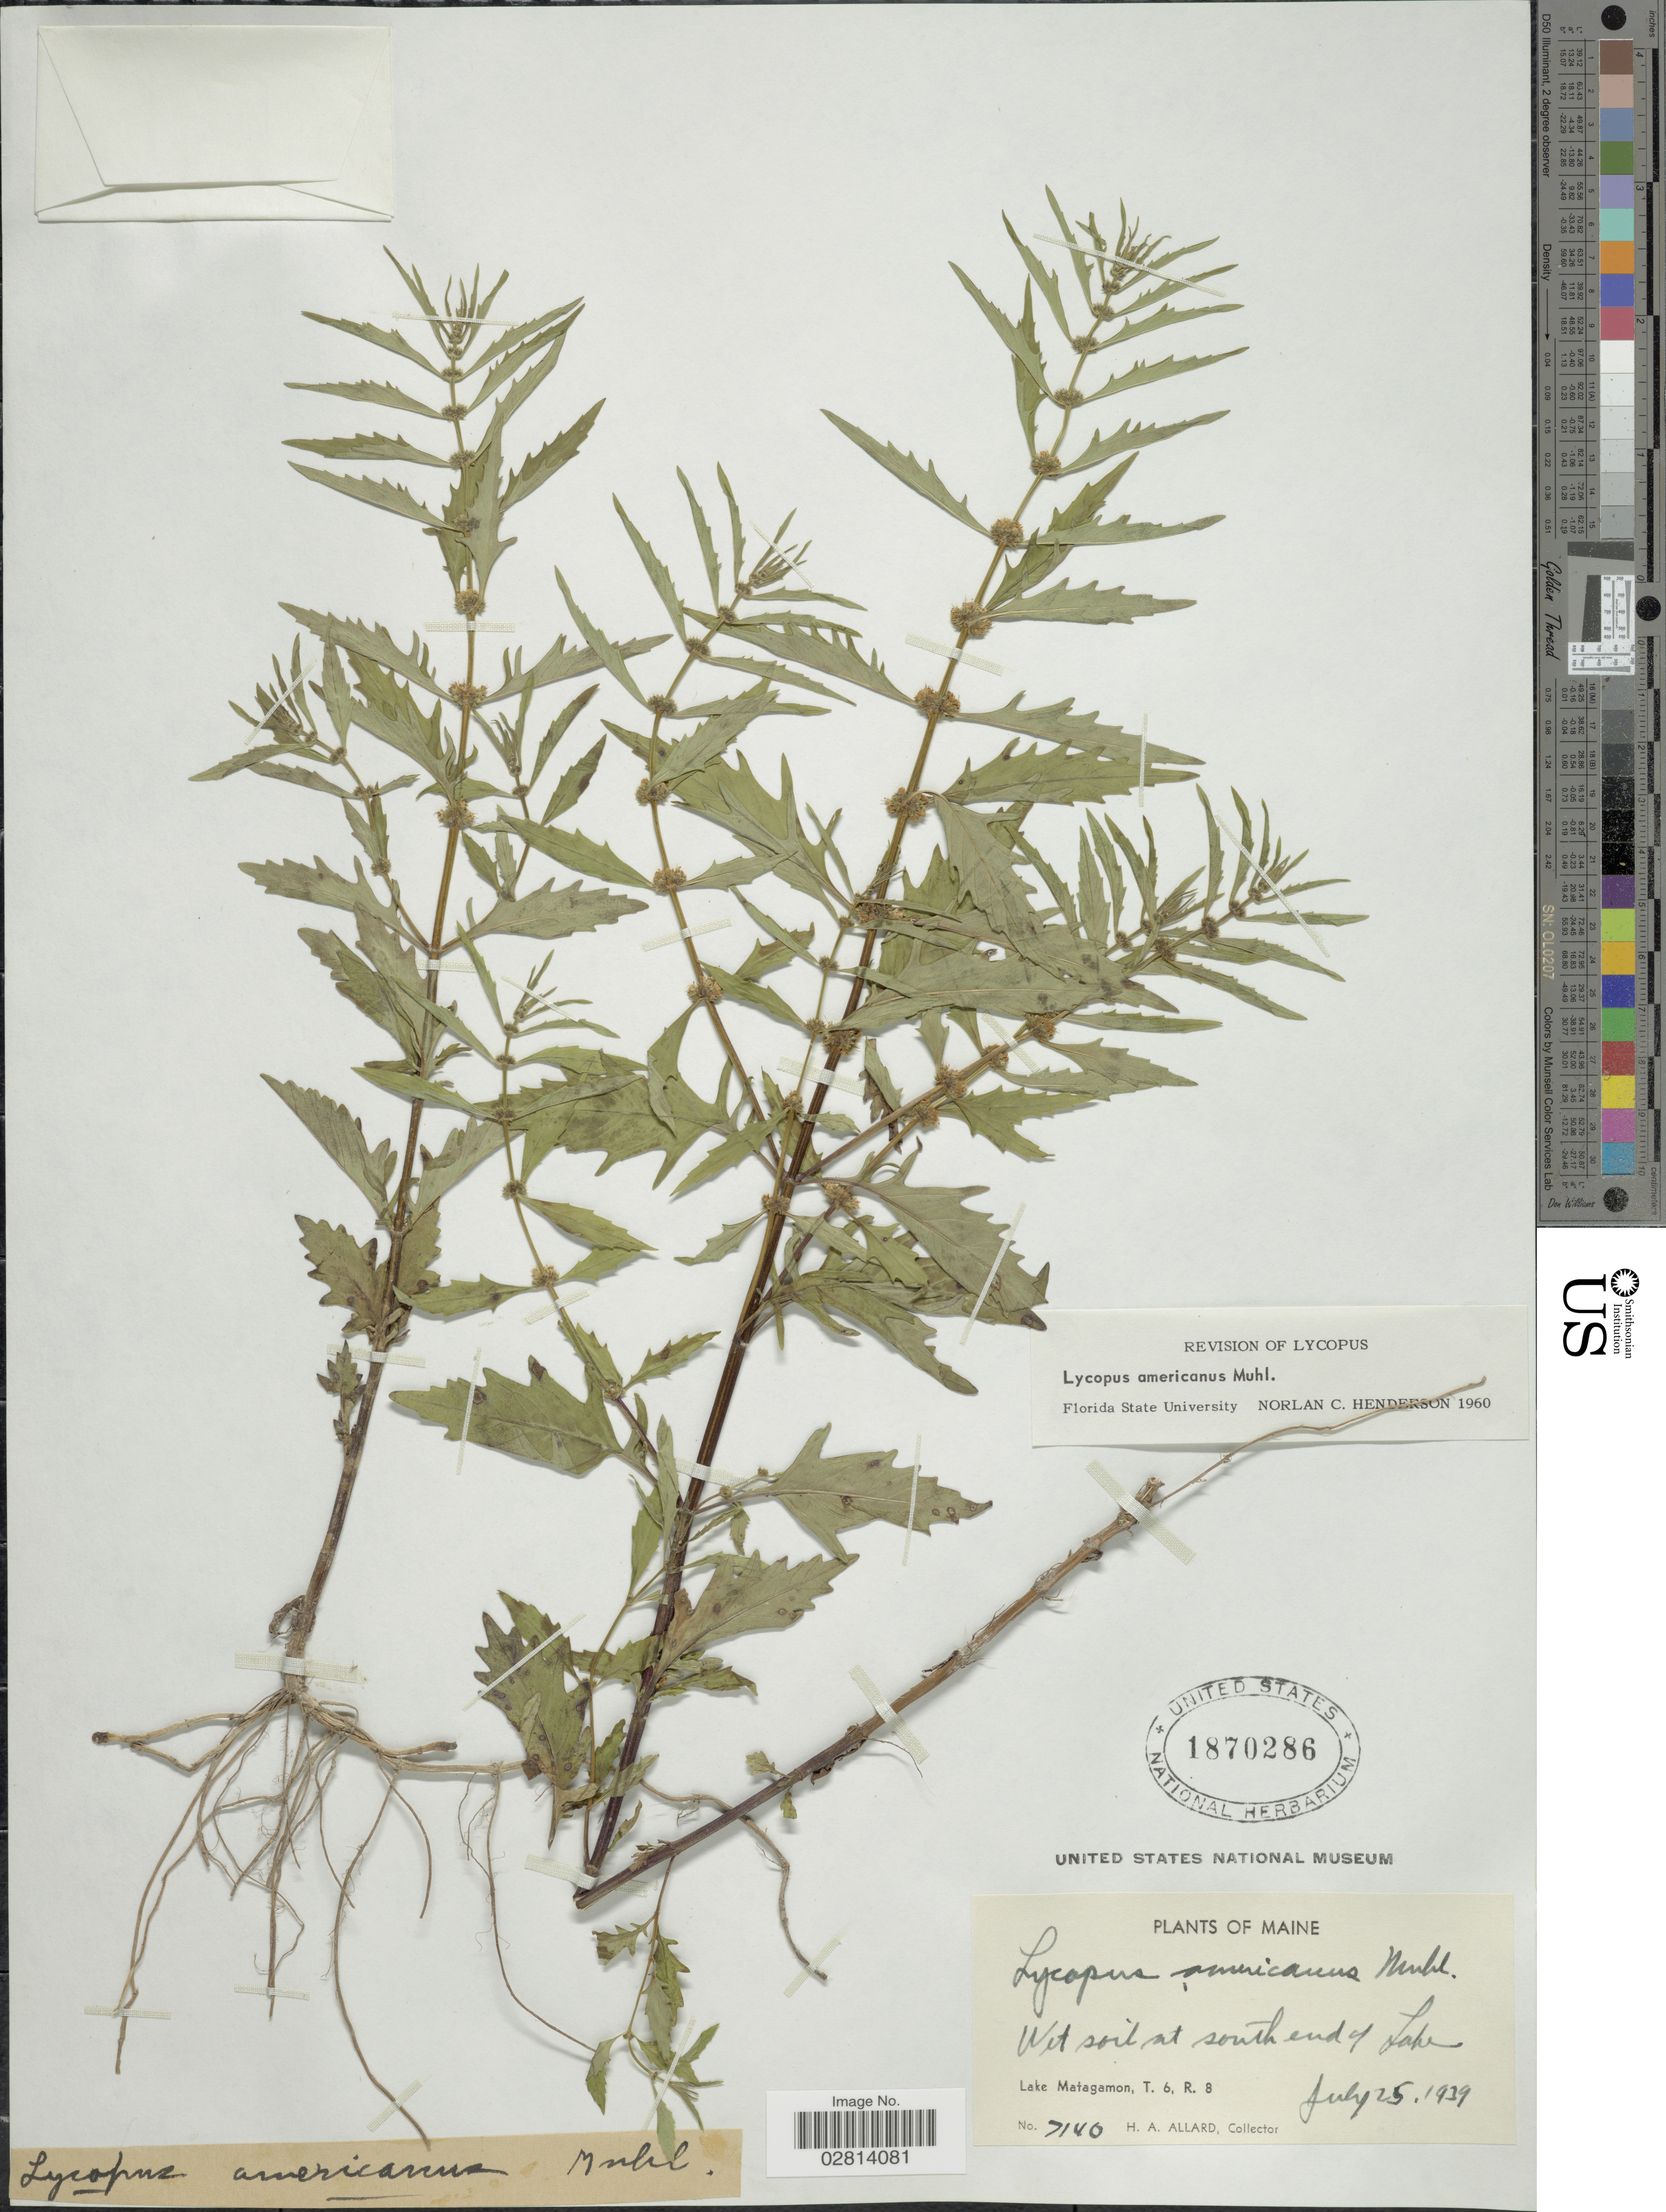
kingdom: Plantae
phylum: Tracheophyta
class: Magnoliopsida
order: Lamiales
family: Lamiaceae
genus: Lycopus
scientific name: Lycopus americanus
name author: Muhl. ex W.P.C. Barton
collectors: H. A. Allard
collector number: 7140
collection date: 1939-07-25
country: United States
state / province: Maine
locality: Wet soil at south end of Lake, Lake Matagamon, T. 6, R. 8.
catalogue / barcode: US 1870286